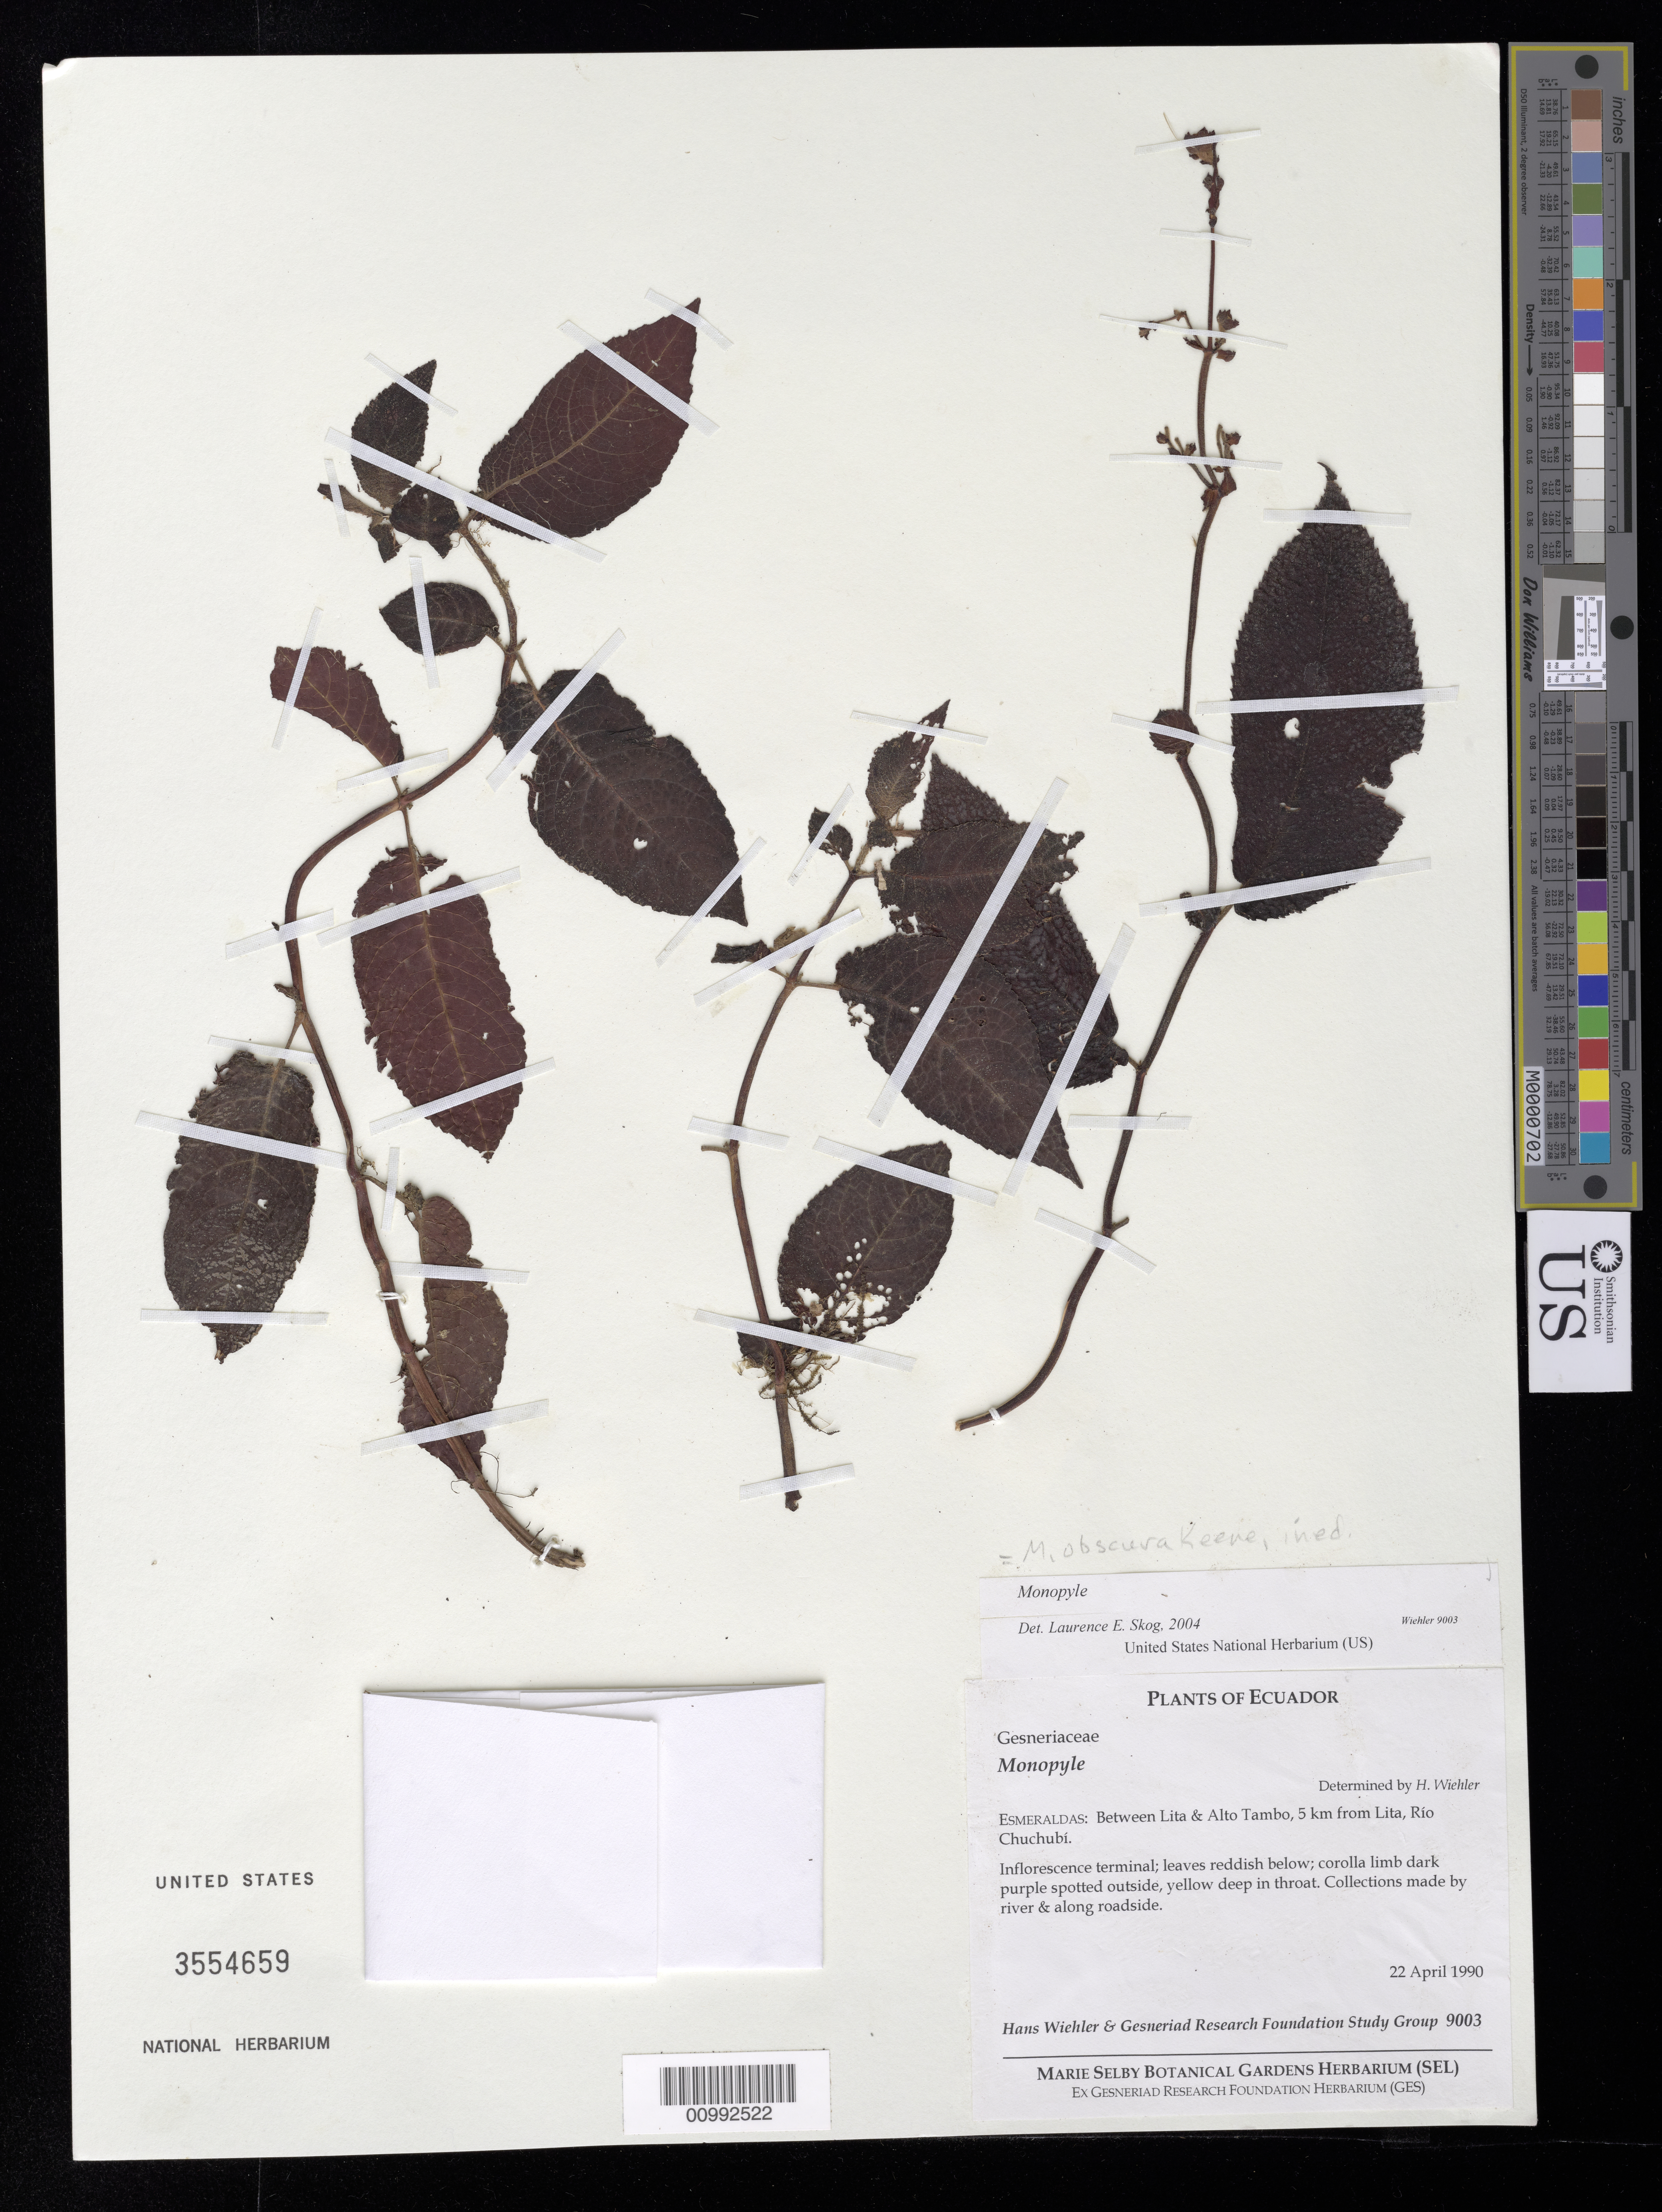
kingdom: Plantae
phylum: Tracheophyta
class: Magnoliopsida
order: Lamiales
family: Gesneriaceae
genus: Monopyle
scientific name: Monopyle sp.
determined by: Skog, Laurence E.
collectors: H. J. Wiehler & GRF Study Group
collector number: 9003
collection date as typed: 22 Apr 1990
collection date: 1990-04-22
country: Ecuador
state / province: Esmeraldas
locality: Esmeraldas: between Lita & Alto Tambo, 5 km from Lita, Rio Chuchubí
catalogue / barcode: US 3554659